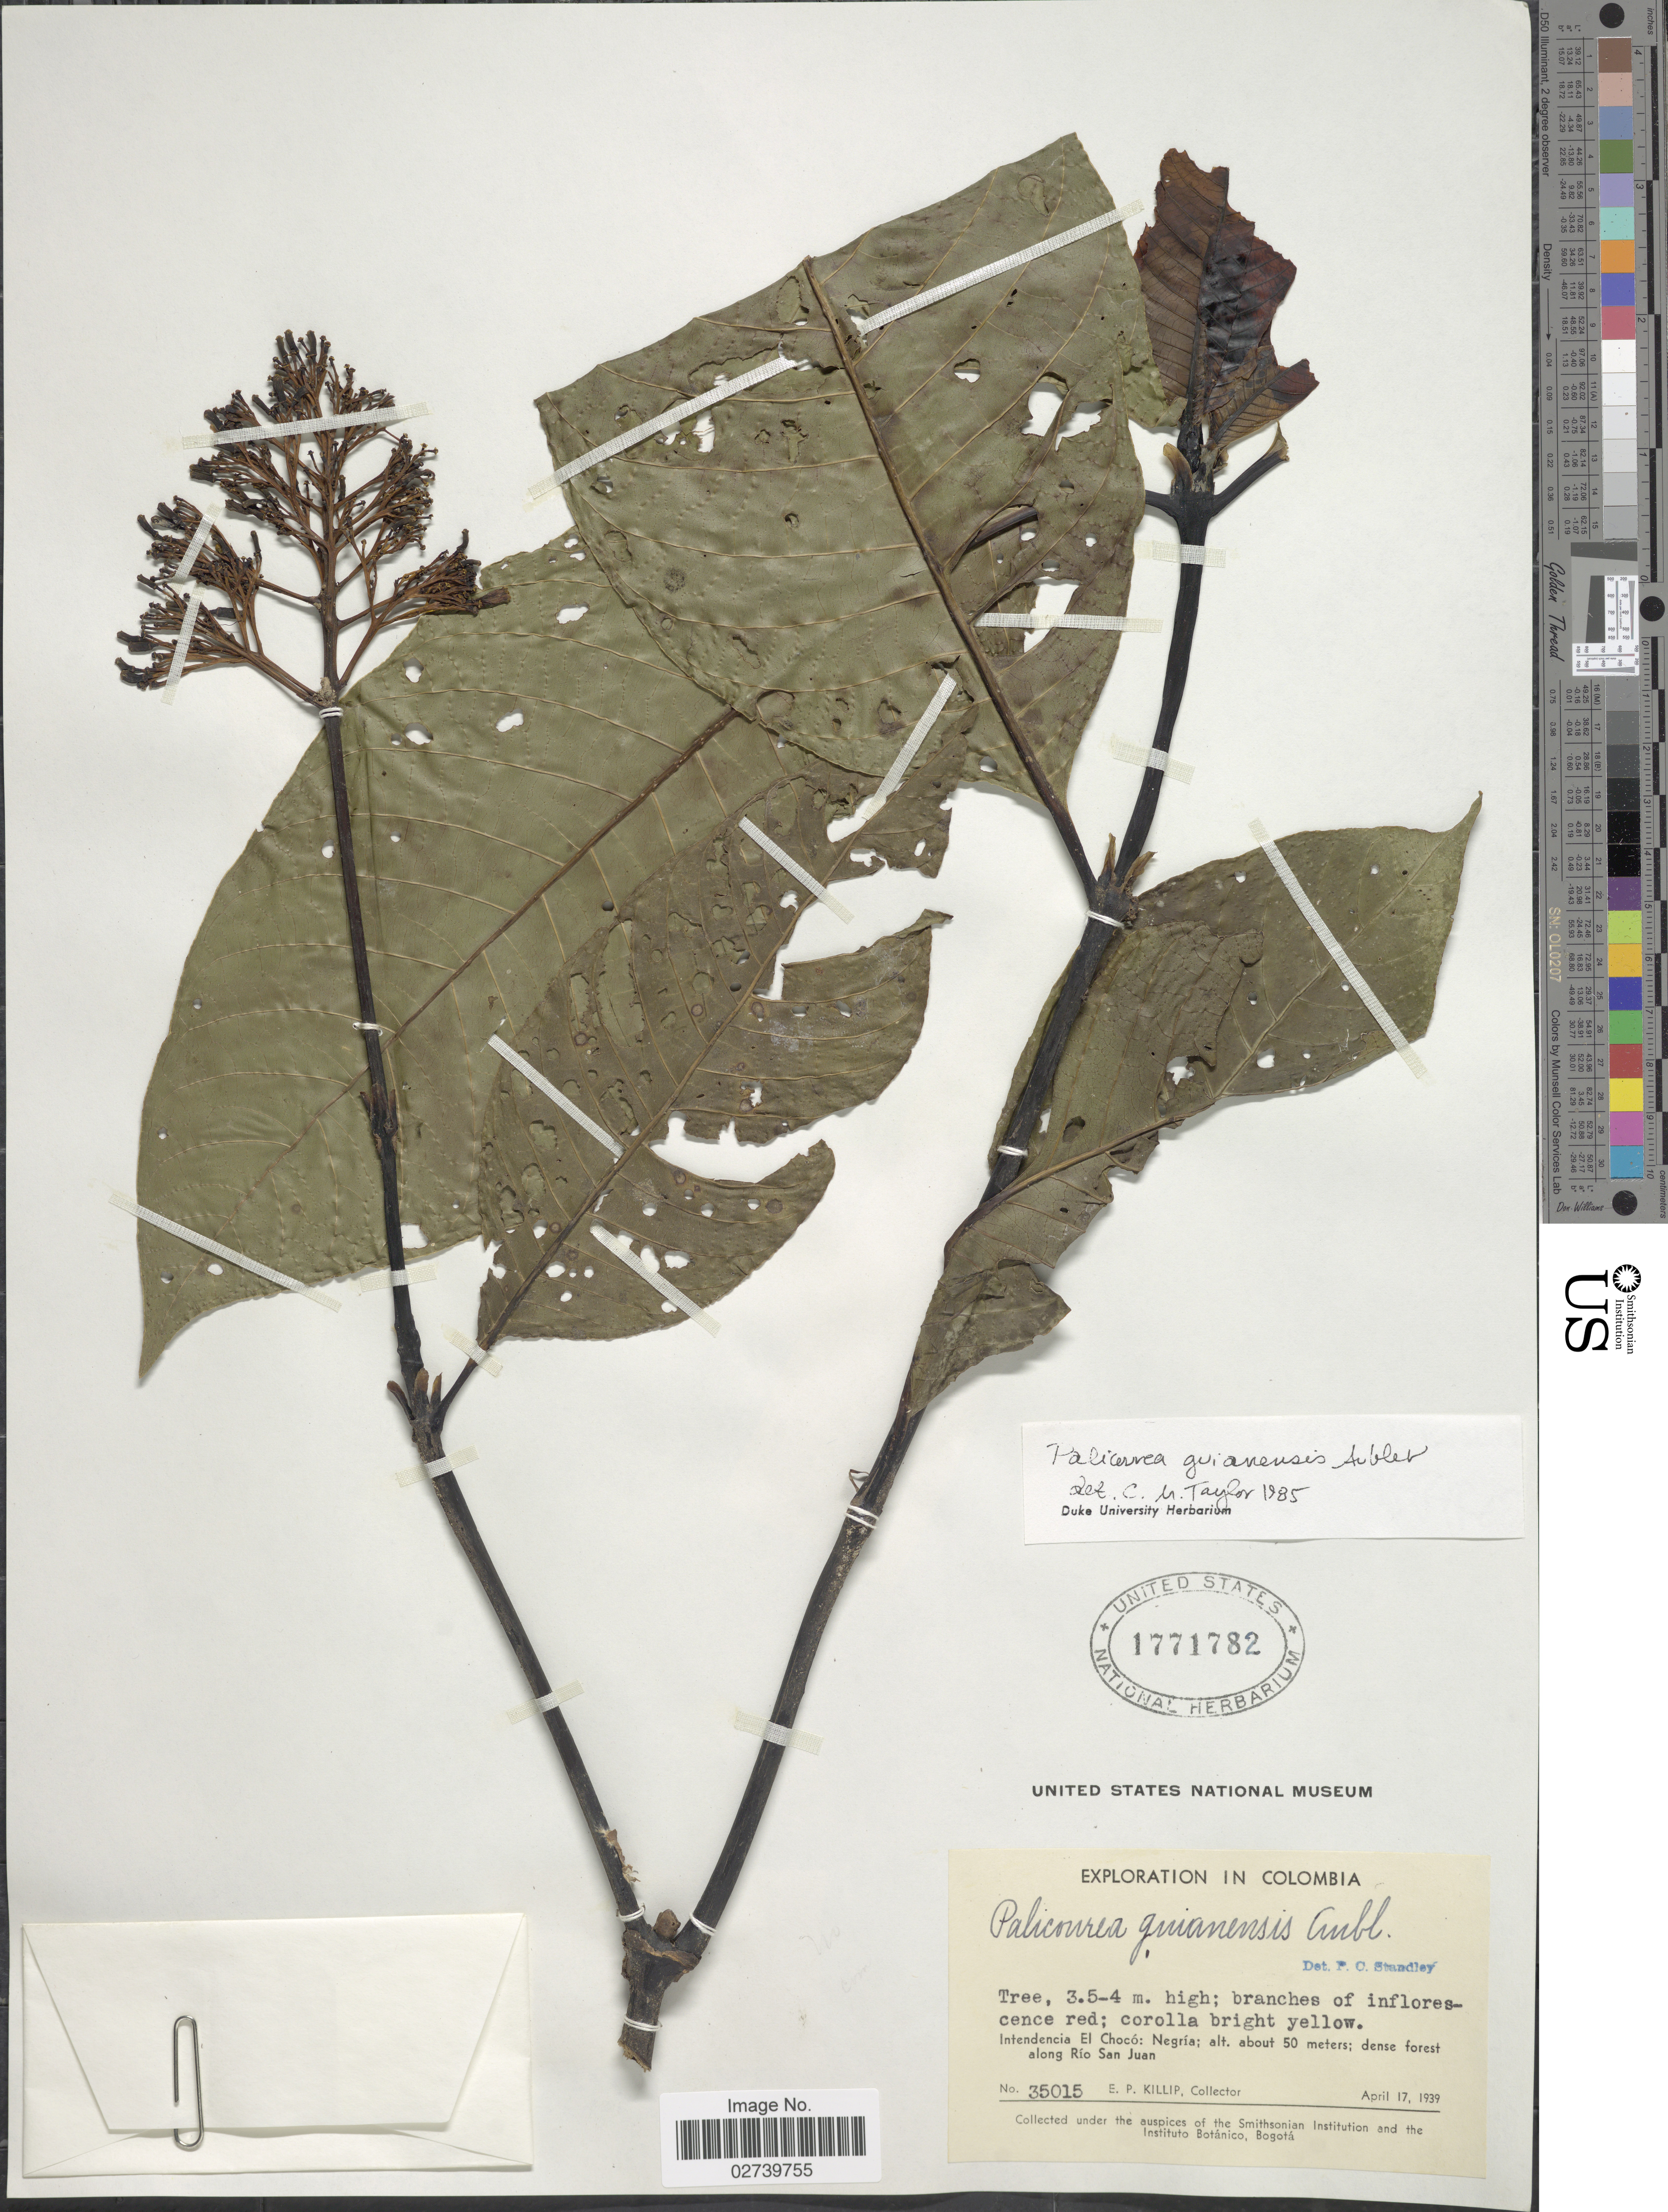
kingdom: Plantae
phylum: Tracheophyta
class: Magnoliopsida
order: Gentianales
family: Rubiaceae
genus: Palicourea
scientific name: Palicourea guianensis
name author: Aubl.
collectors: E. P. Killip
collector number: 35015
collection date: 1939-04-17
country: Colombia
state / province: Chocó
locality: Negría, along Río San Juan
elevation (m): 50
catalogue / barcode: US 1771782